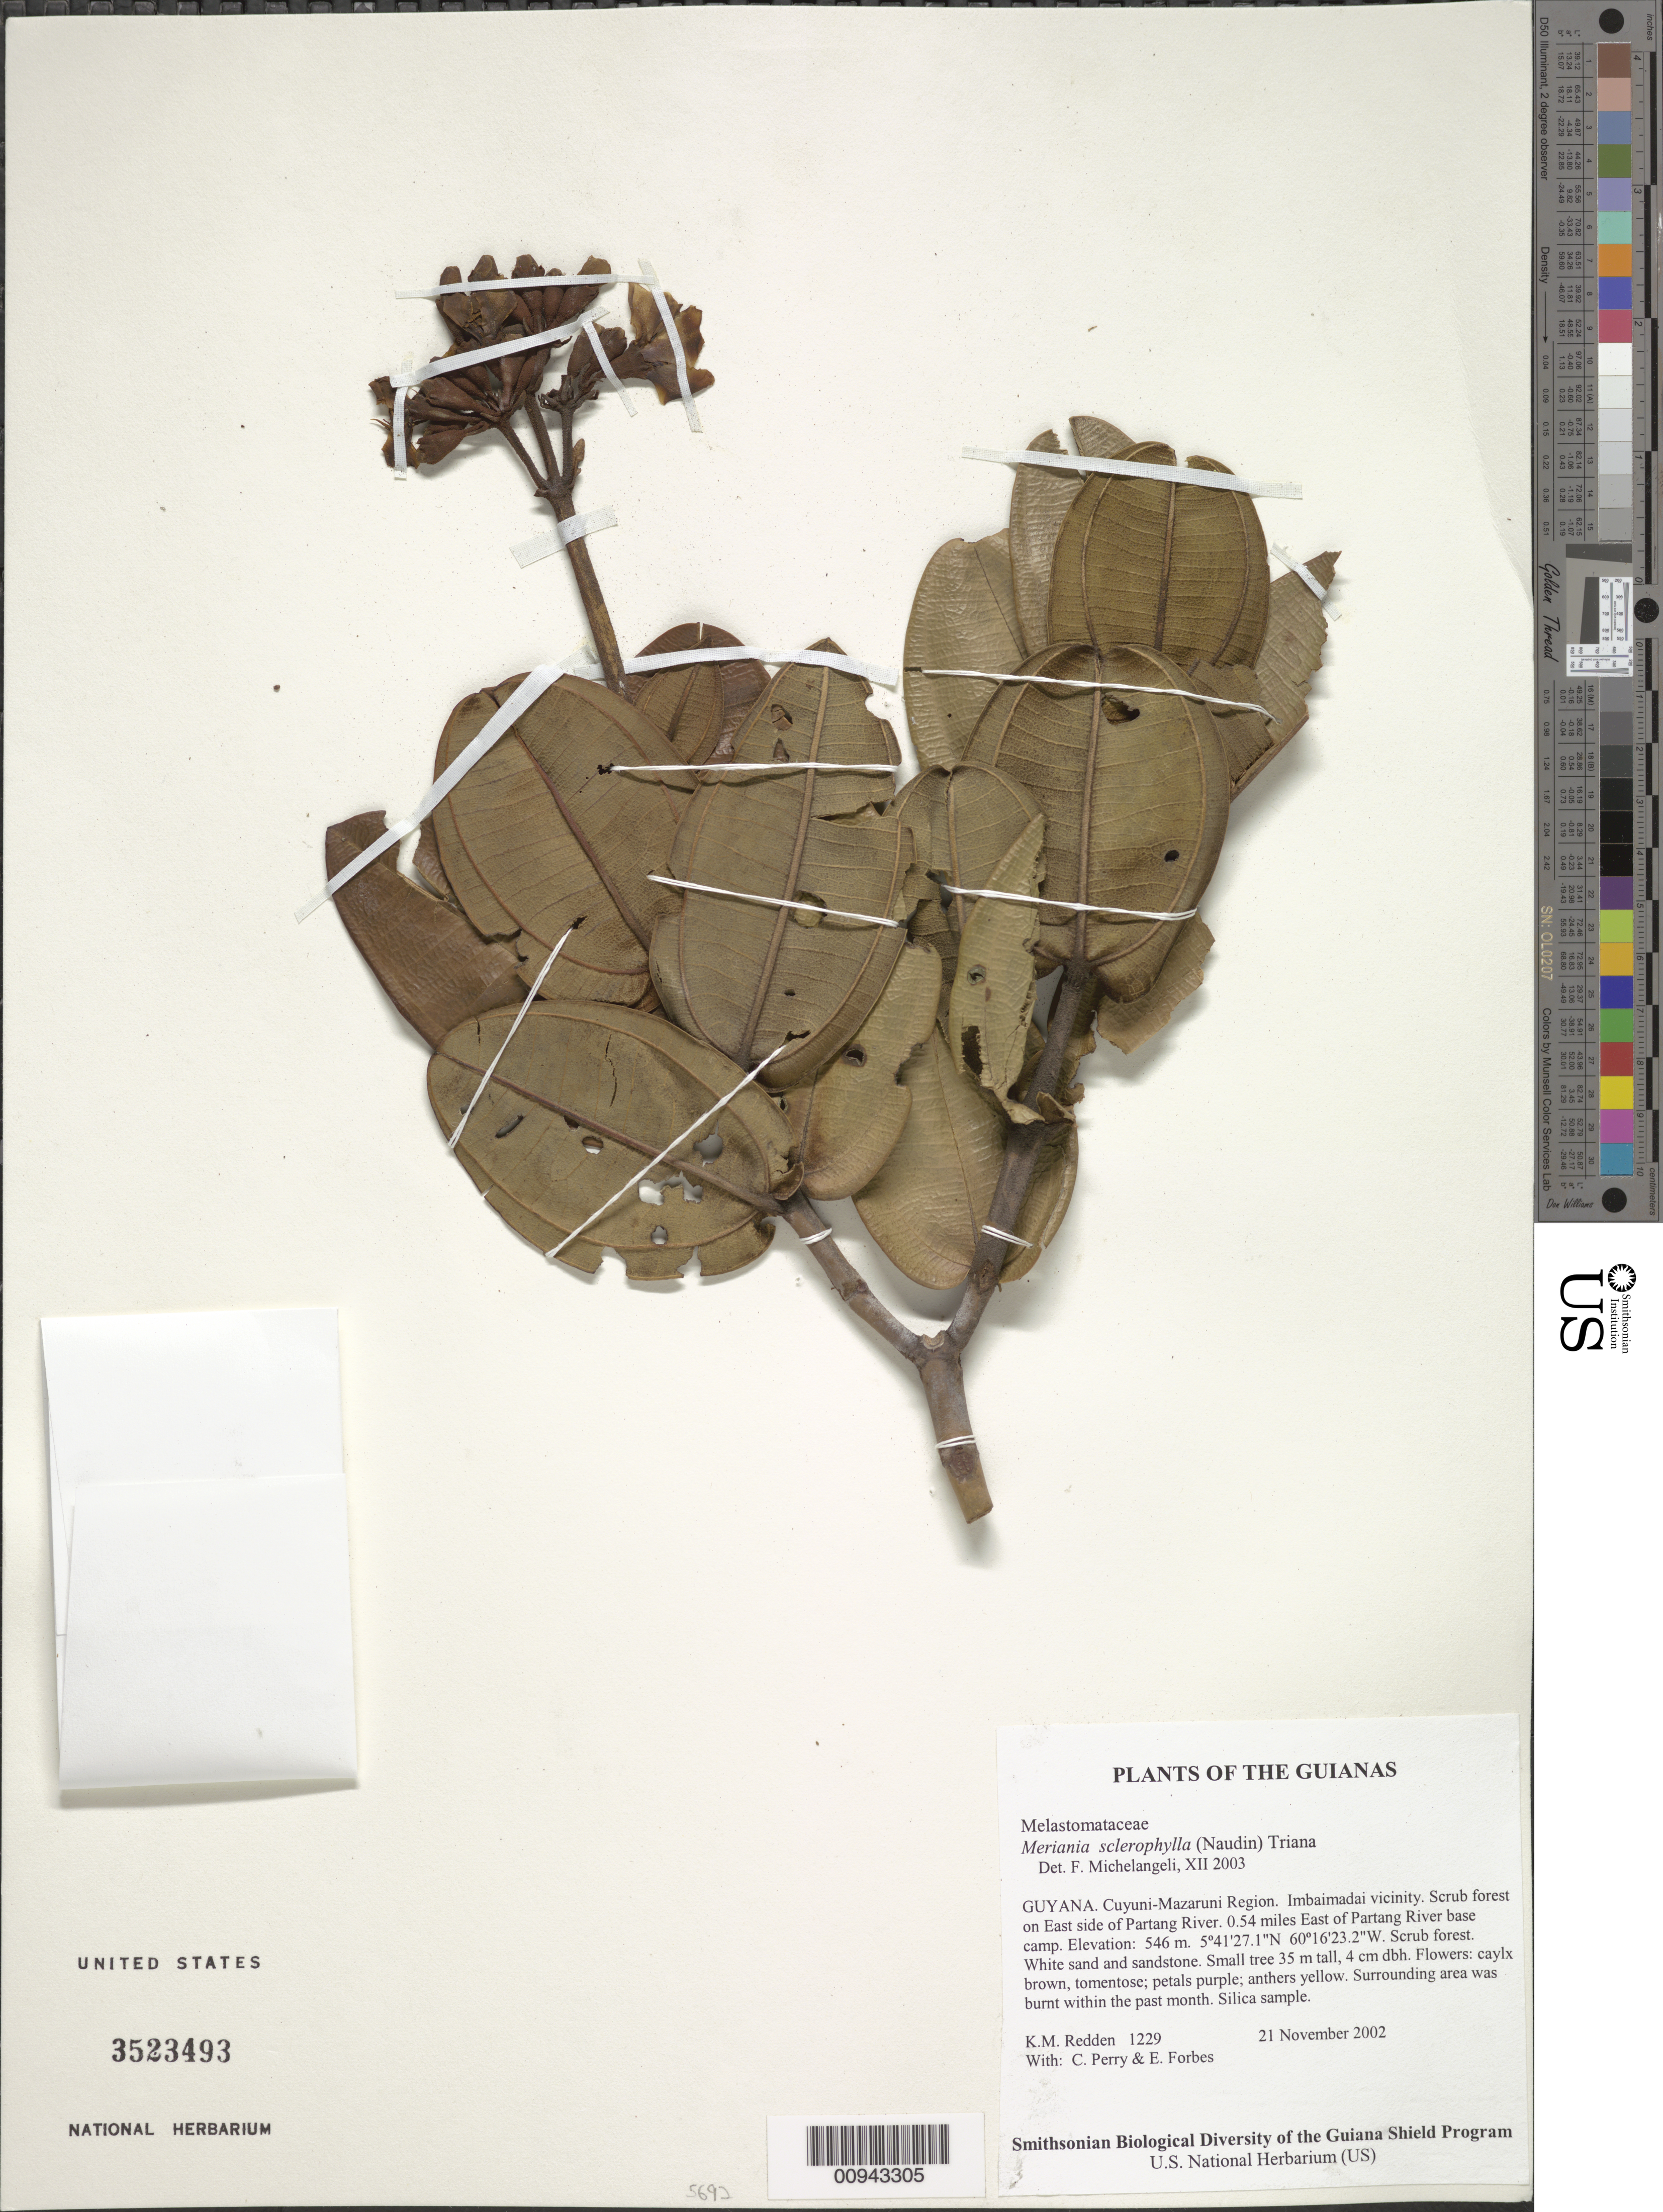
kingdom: Plantae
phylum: Tracheophyta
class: Magnoliopsida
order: Myrtales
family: Melastomataceae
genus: Meriania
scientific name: Meriania sclerophylla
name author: Triana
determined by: Michelangeli, F. A.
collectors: K. M. Redden, C. Perry & E. Forbes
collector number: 1229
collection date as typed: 21 November 2002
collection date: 2002-11-21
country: Guyana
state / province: Cuyuni-Mazaruni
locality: Imbaimadai vicinity. Scrub forest on East side of Partang River. 0.54 miles East of Partang River base camp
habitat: Scrub forest. White sand and sandstone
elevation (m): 546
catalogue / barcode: US 3523493